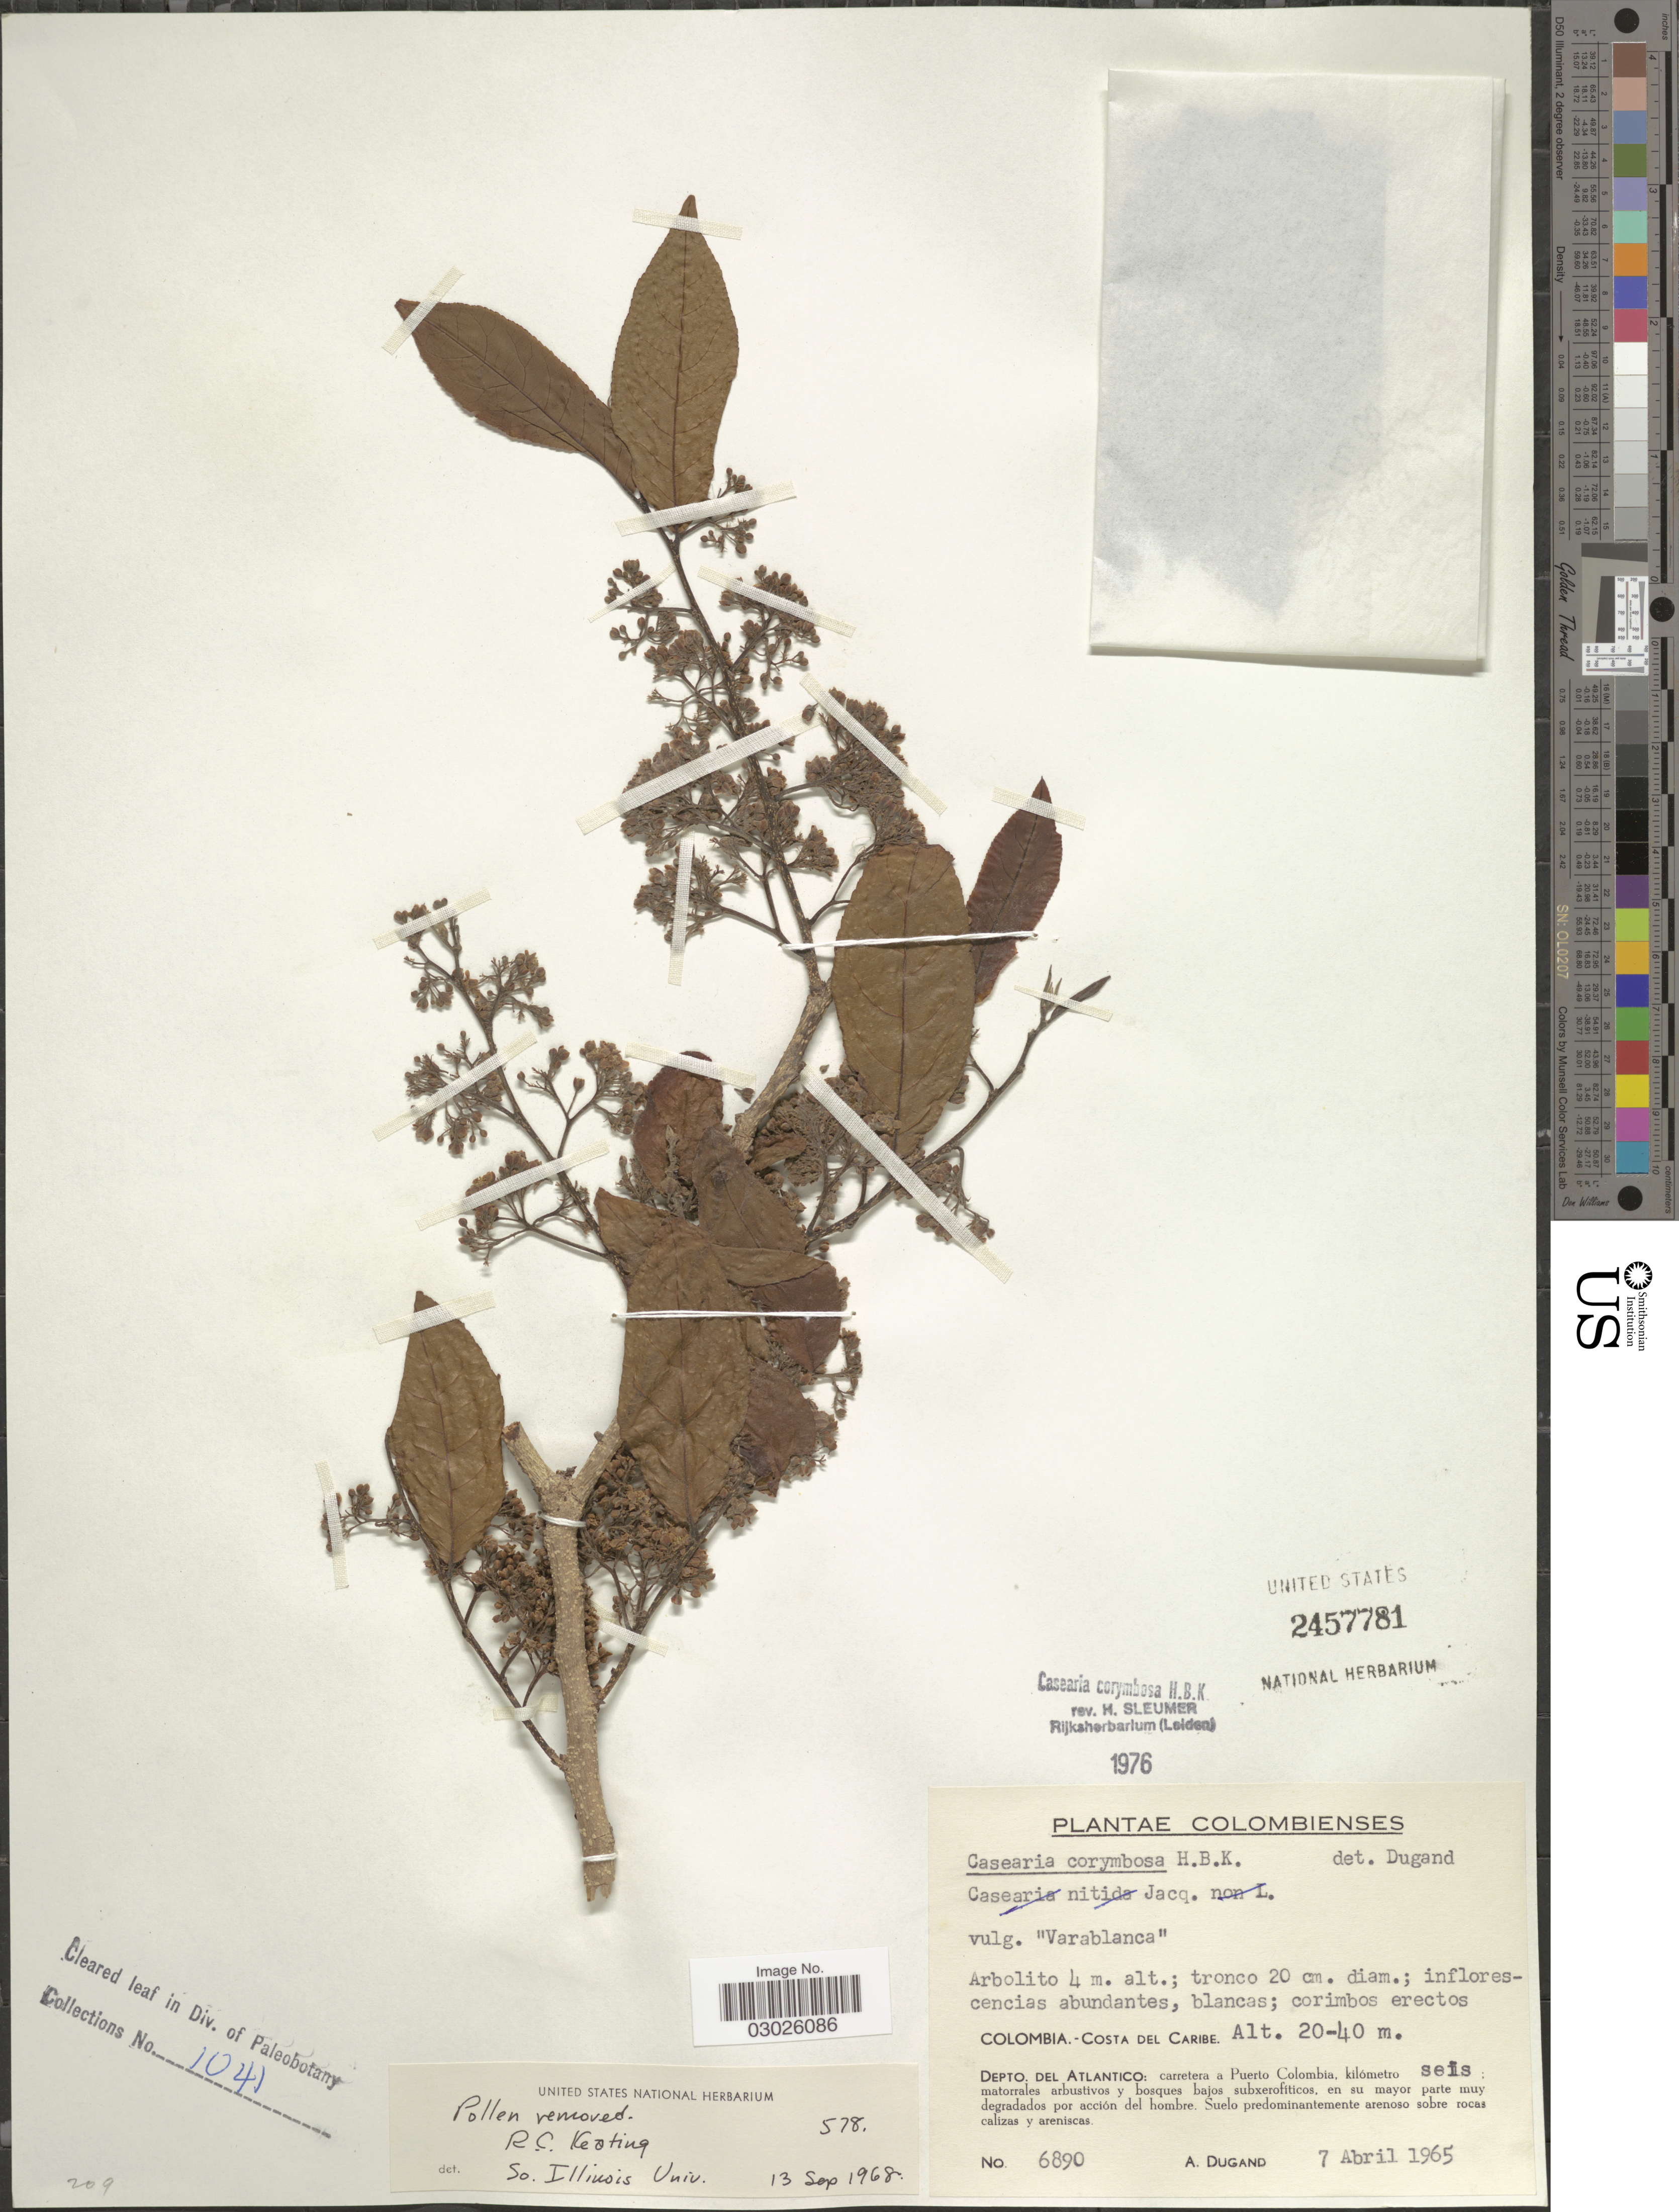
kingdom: Plantae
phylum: Tracheophyta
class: Magnoliopsida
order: Malpighiales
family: Salicaceae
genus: Casearia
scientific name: Casearia corymbosa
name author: Kunth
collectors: A. Dugand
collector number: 6890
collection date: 1965-04-07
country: Colombia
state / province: Atlántico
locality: Costa Del Caribe, Depto. Del Atlantico: carretera a Puerto Colombia, kilómetro seis.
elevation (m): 20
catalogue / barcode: US 2457781